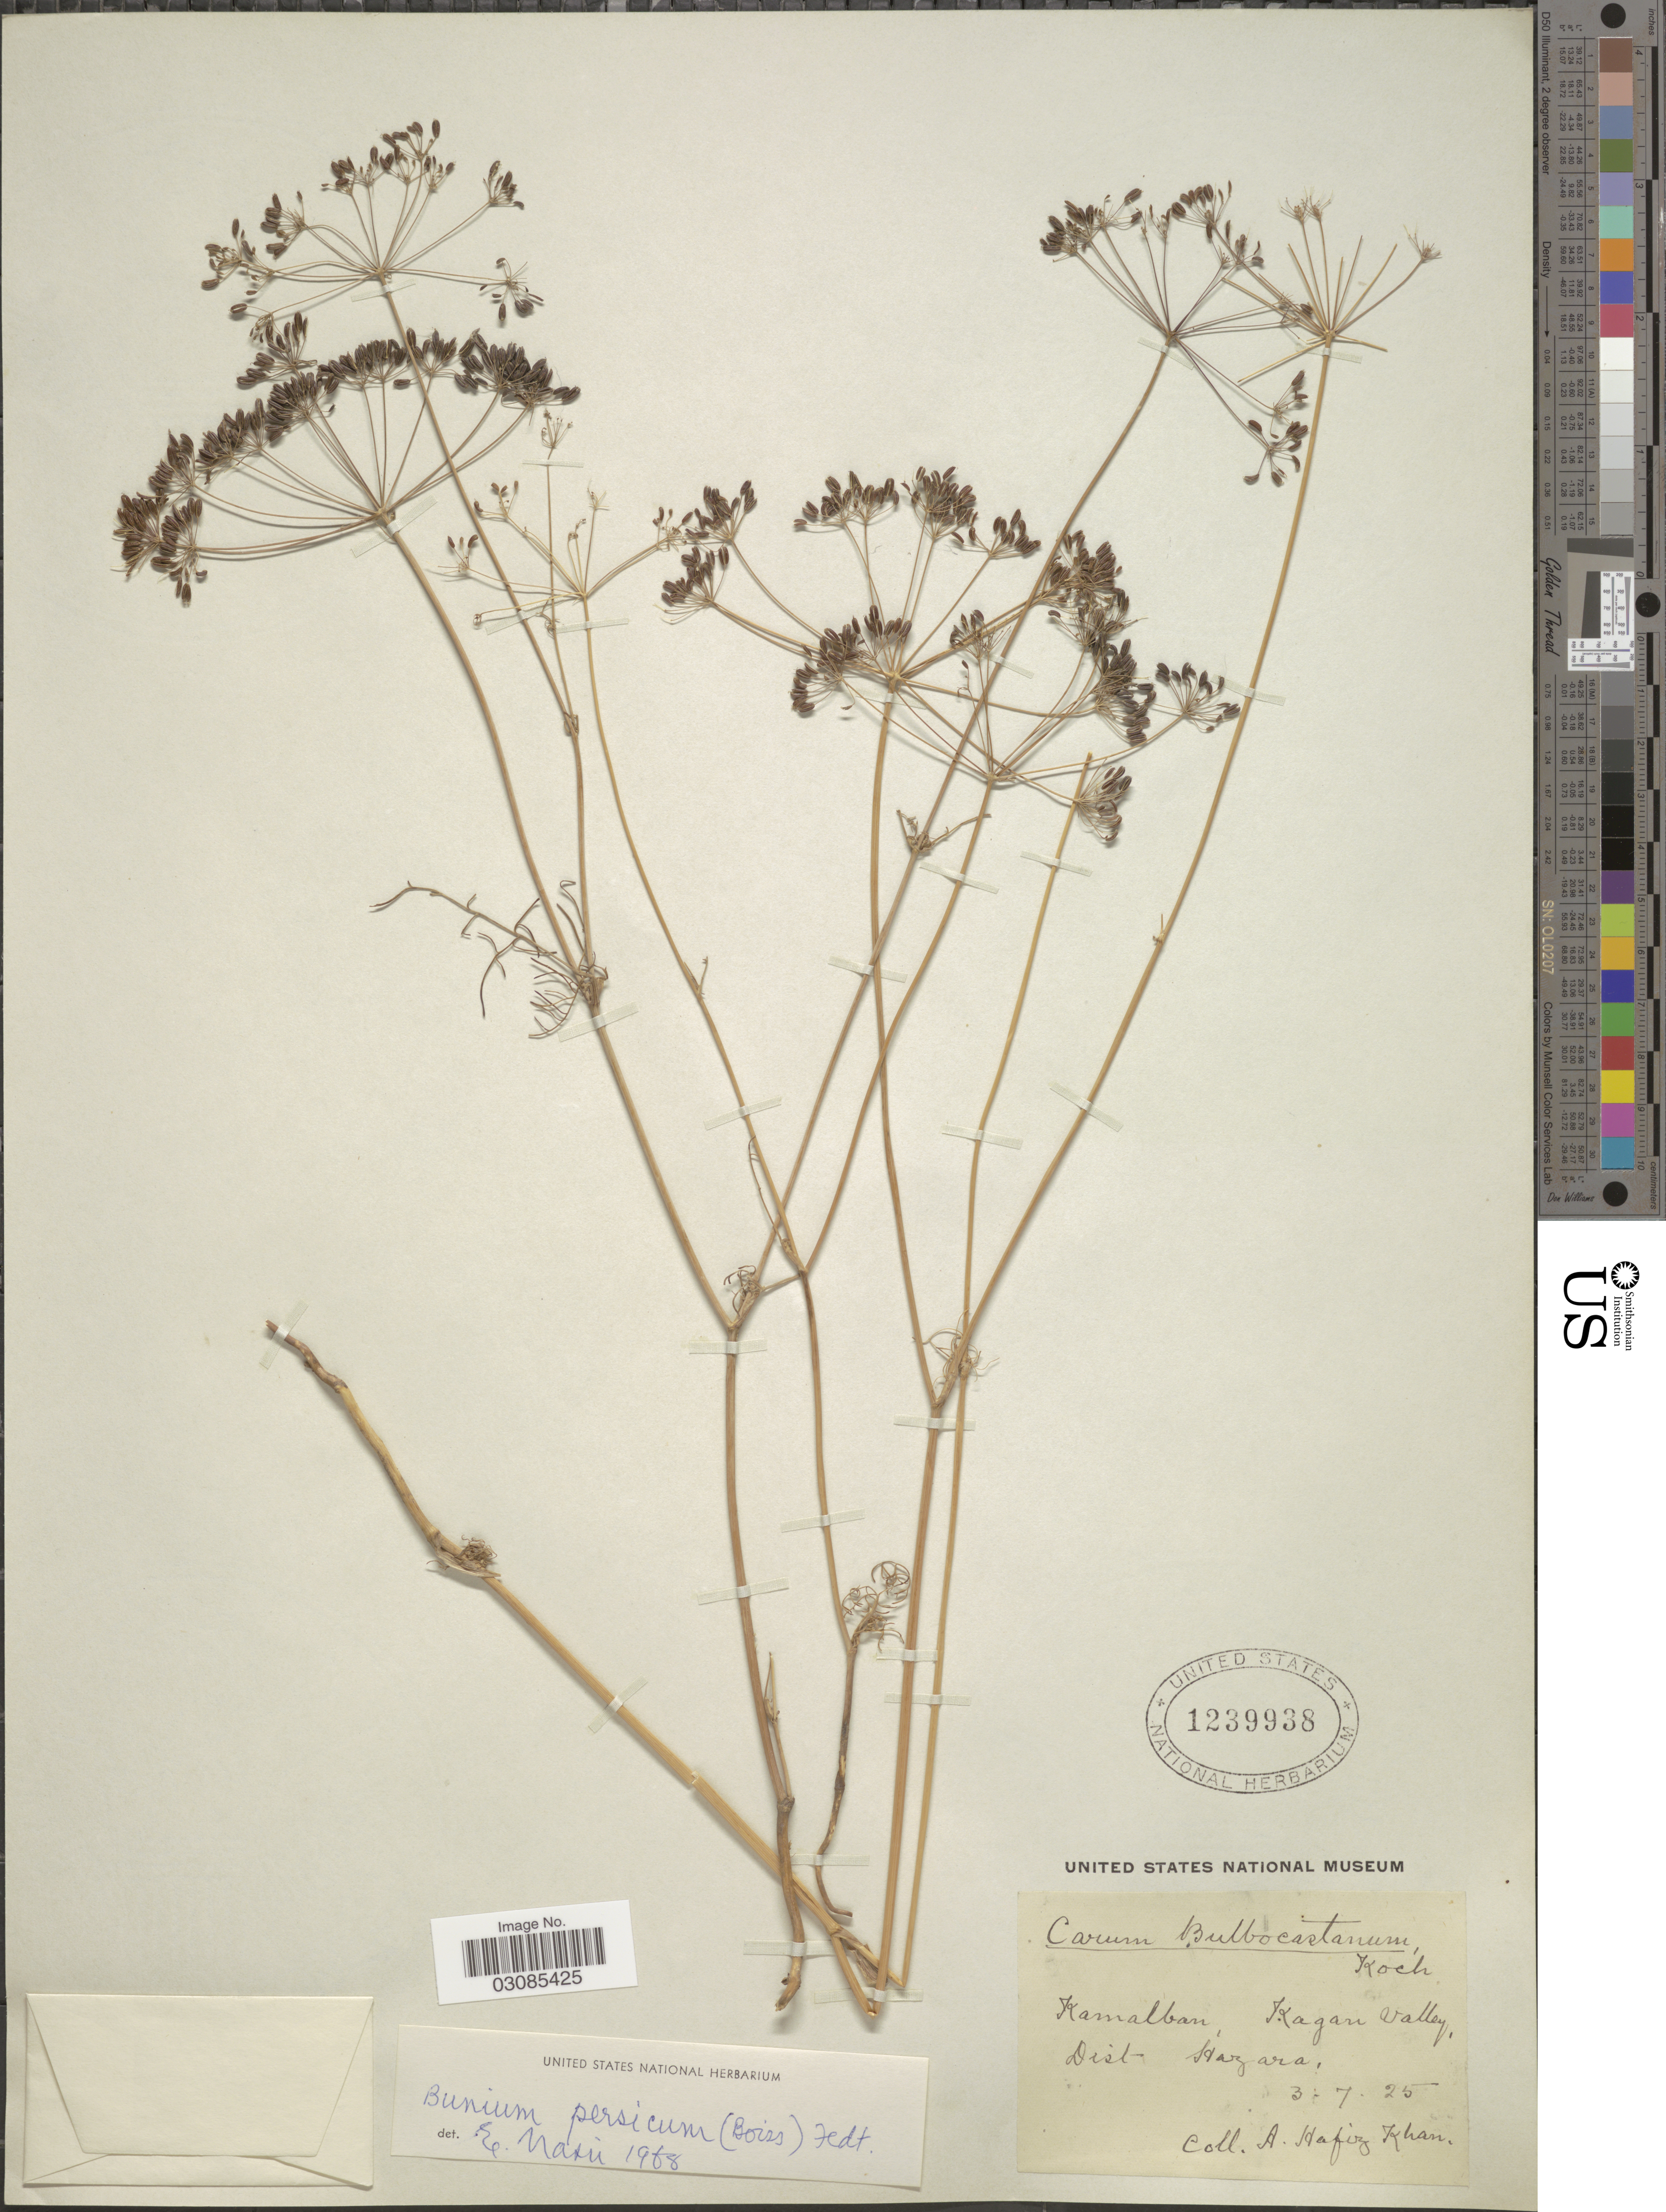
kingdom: Plantae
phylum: Tracheophyta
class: Magnoliopsida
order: Apiales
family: Apiaceae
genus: Bunium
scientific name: Bunium persicum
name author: (Boiss.) B. Fedtsch.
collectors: A. Hafiz-Khan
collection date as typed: Transcribed d/m/y: 3/7/25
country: Pakistan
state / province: Khyber Pakhtunkhwa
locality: Kamalban, Kagan Valley, Dist. Hazara.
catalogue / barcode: US 1239938